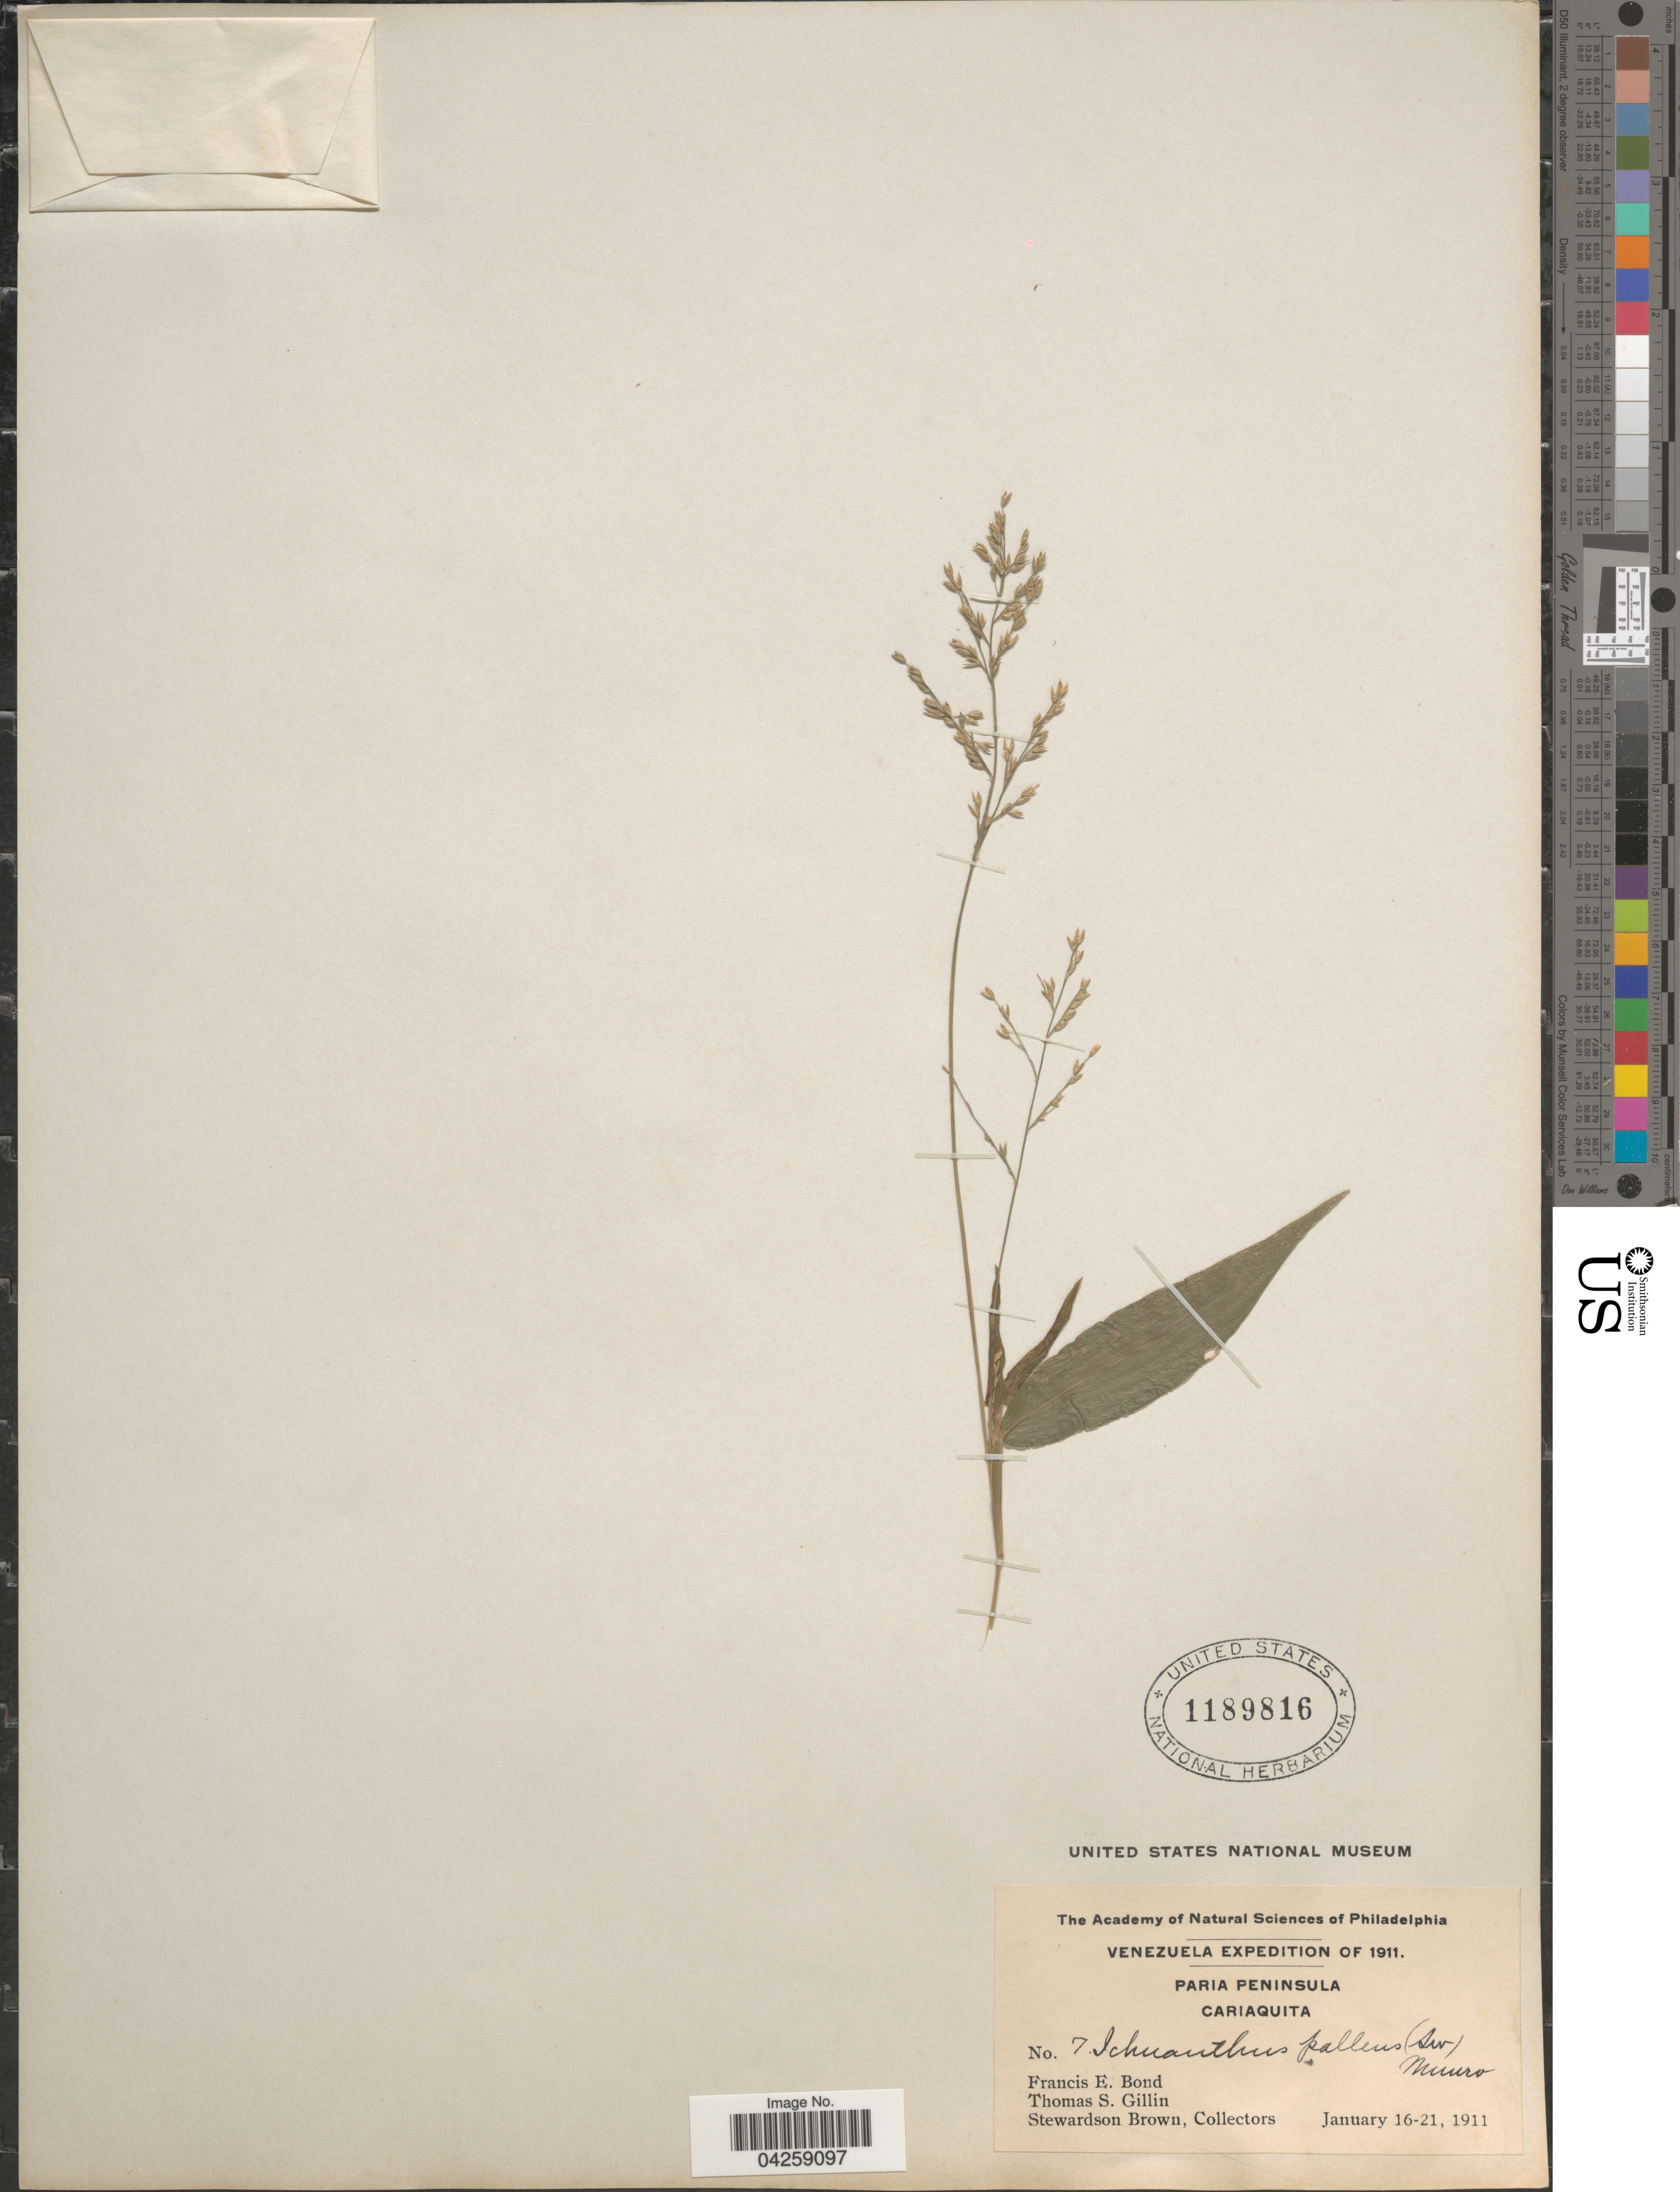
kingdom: Plantae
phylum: Tracheophyta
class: Liliopsida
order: Poales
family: Poaceae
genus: Ichnanthus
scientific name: Ichnanthus pallens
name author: (Sw.) Munro ex Benth.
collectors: F. Bond, T. Gillin & S. Brown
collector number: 7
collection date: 1911-01-16/1911-01-21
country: Venezuela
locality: Venezuela Expedition of 1911. Paria Peninsula. Cariaquita.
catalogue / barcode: US 1189816